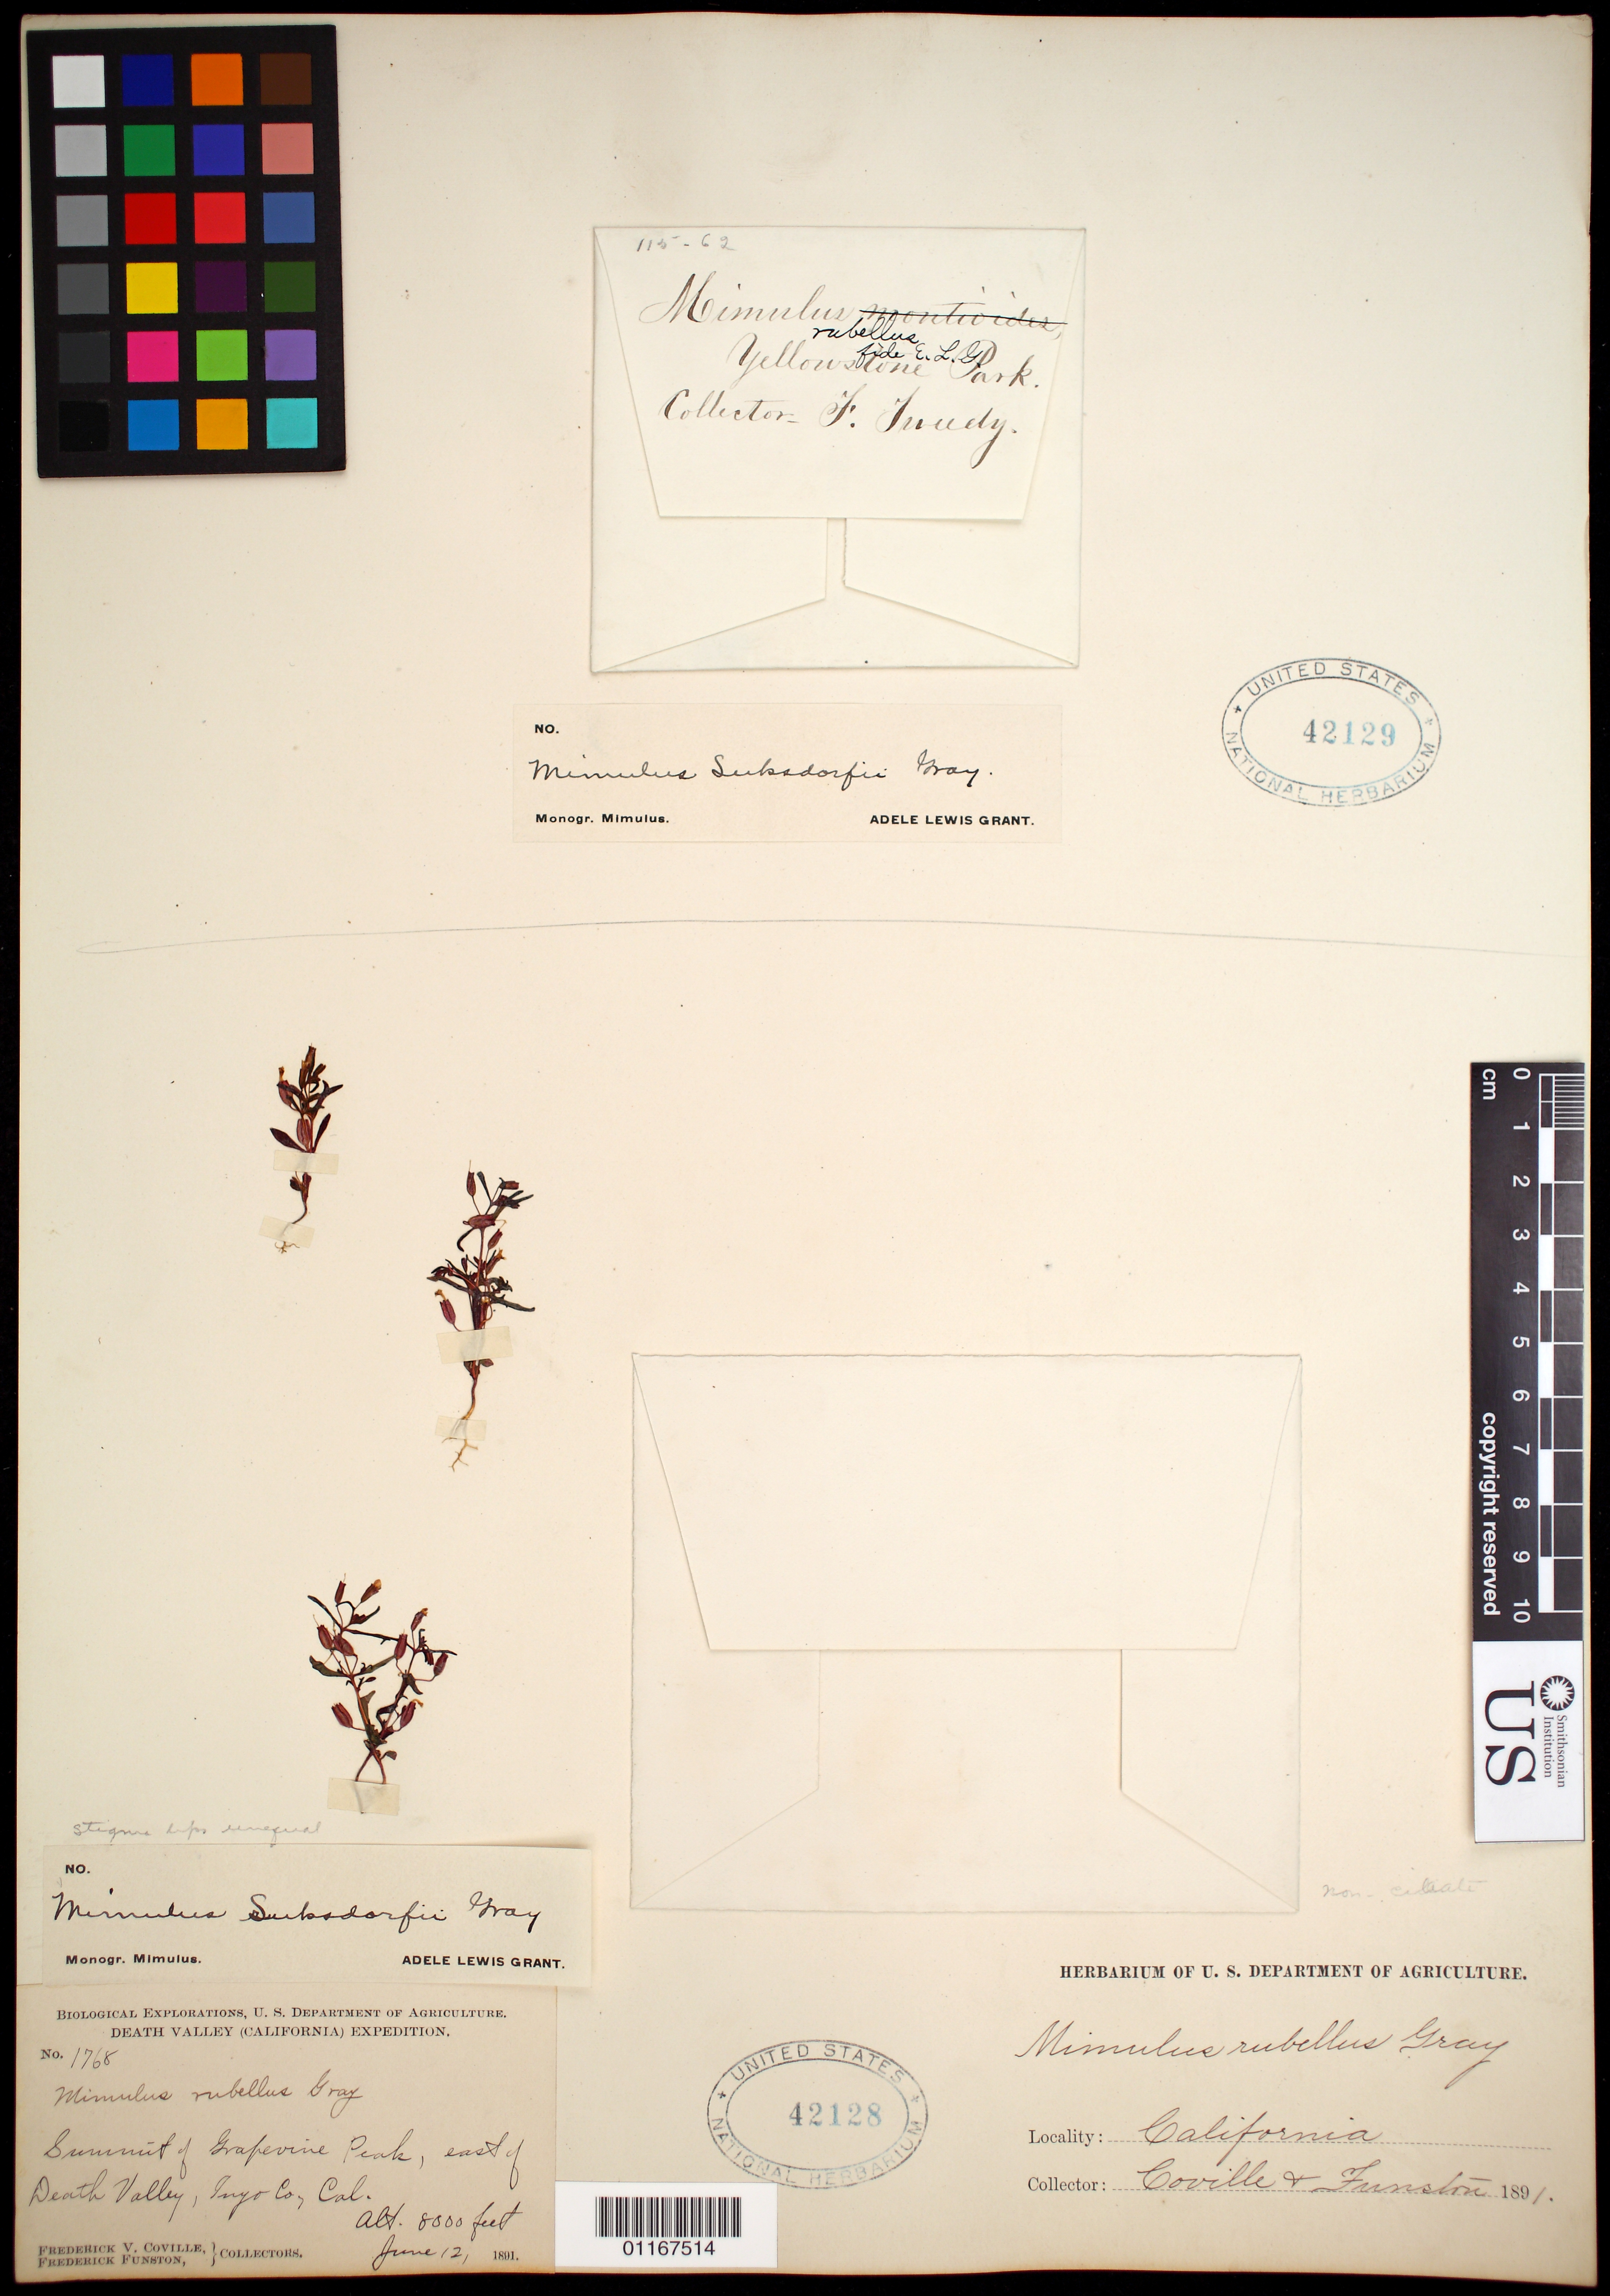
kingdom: Plantae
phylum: Tracheophyta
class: Magnoliopsida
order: Lamiales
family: Phrymaceae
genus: Mimulus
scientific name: Mimulus suksdorfii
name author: A. Gray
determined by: Grant, A. L.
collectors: F. V. Coville & F. Funston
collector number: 1768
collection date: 1891-06-12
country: United States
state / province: California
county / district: Inyo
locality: Summit of Grapevine Peak, east of Death Valley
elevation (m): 2438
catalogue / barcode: US 42128-2